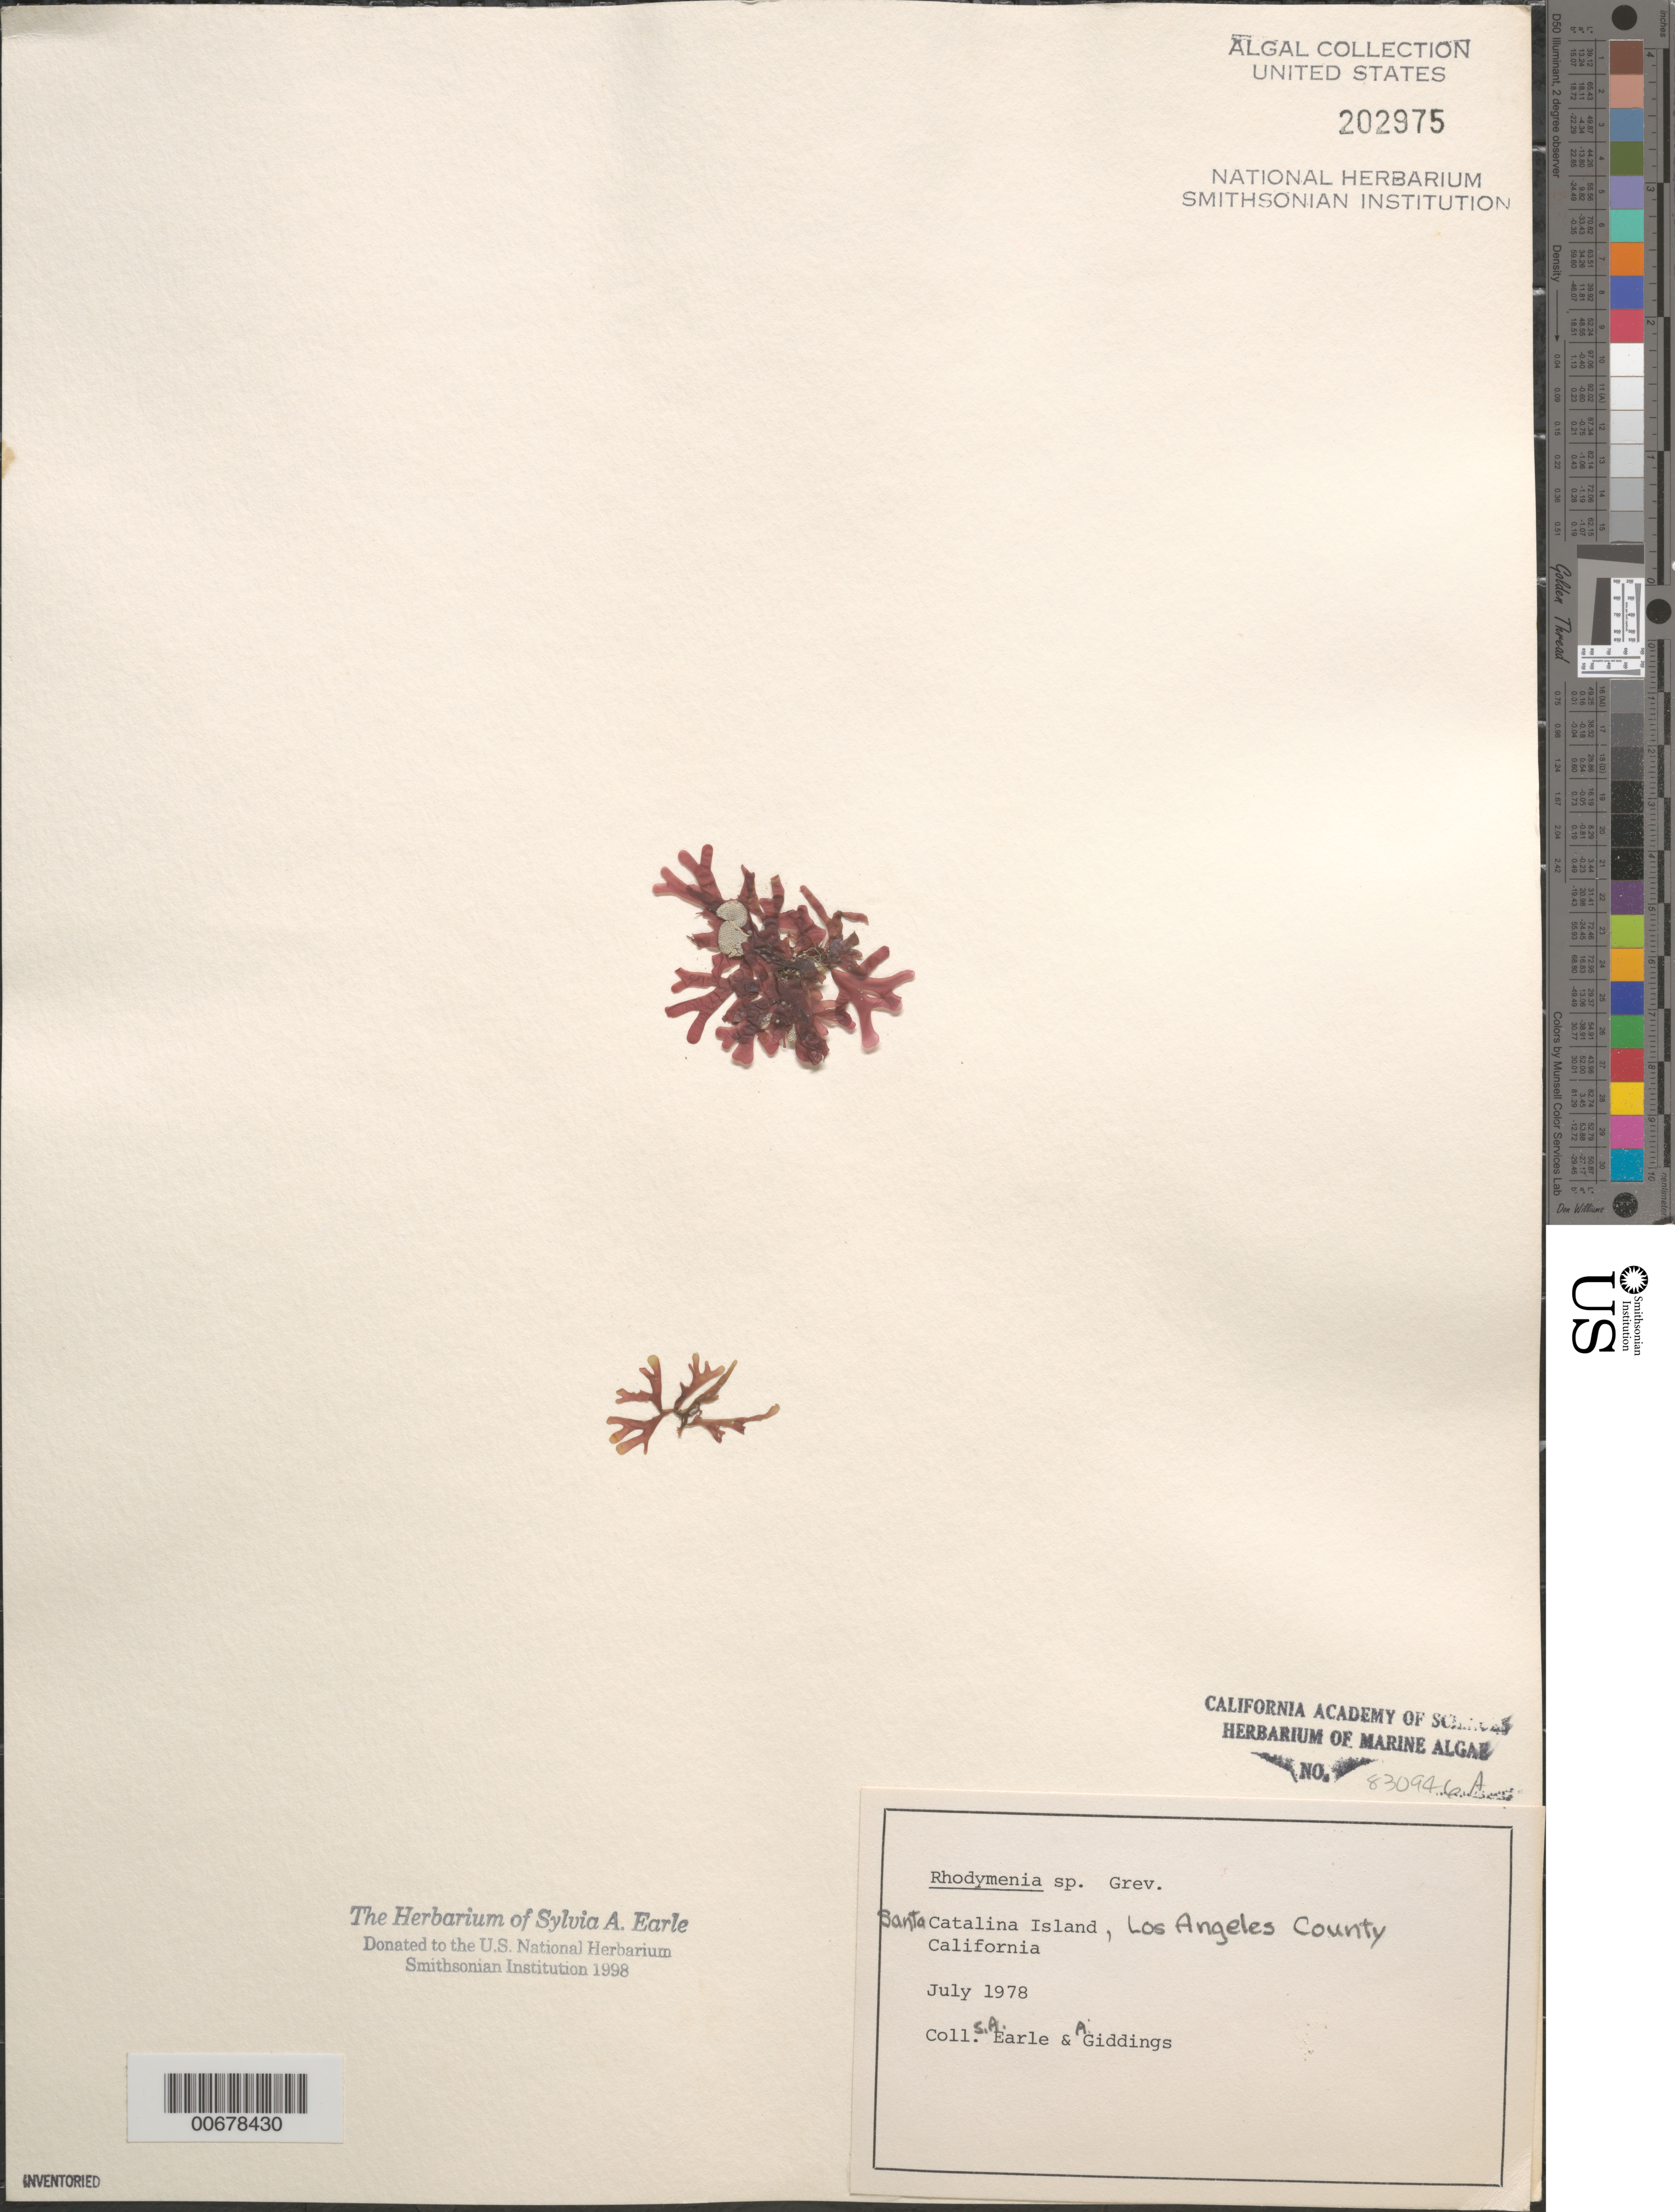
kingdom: Plantae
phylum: Rhodophyta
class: Florideophyceae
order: Rhodymeniales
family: Rhodymeniaceae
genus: Rhodymenia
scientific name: Rhodymenia sp.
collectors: S. A. Earle & A. Giddings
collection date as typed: Jul 1978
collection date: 1978-07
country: United States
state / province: California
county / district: Los Angeles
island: Santa Catalina Island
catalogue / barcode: US 202975